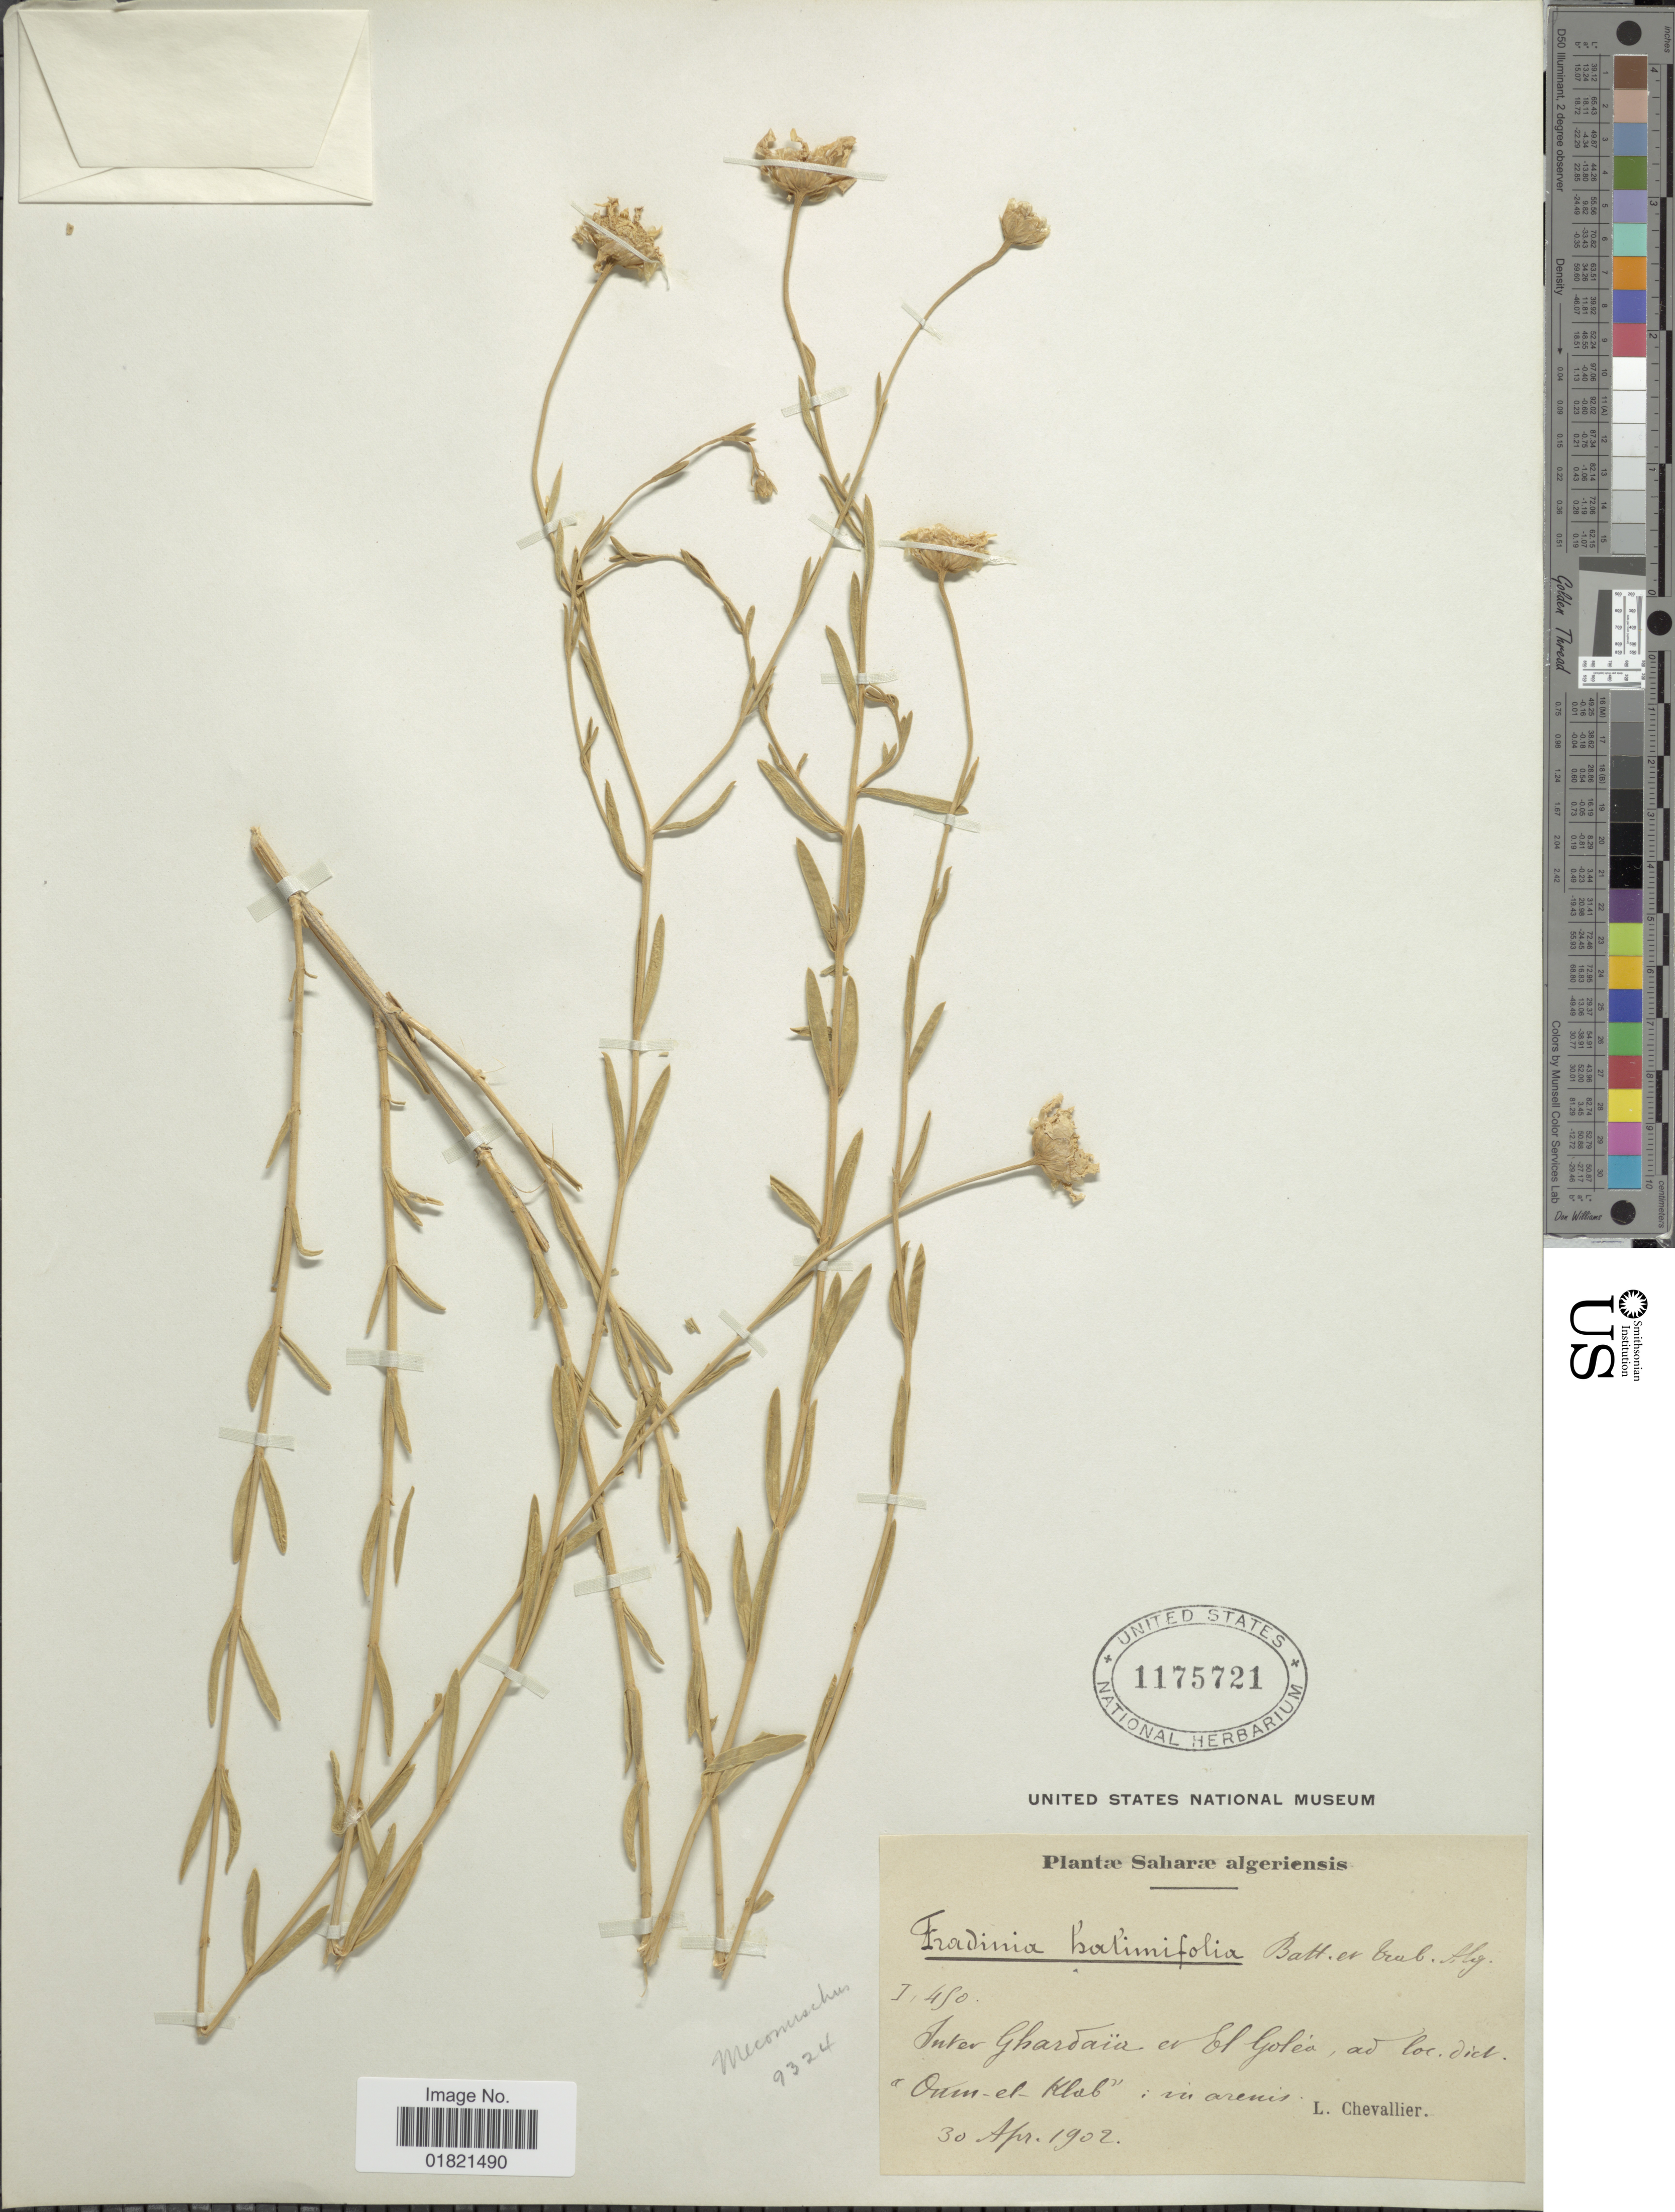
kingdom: Plantae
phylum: Tracheophyta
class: Magnoliopsida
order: Asterales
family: Asteraceae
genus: Mecomischus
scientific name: Mecomischus halimifolius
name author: (Munby) Hochr.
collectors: L. Chevallier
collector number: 480*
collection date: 1902-04-30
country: Algeria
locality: Saharae algeriensis, Inter Ghardaia en El Golea, ad loc. dict. "Oum el Klab" : in arenis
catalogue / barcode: US 1175721